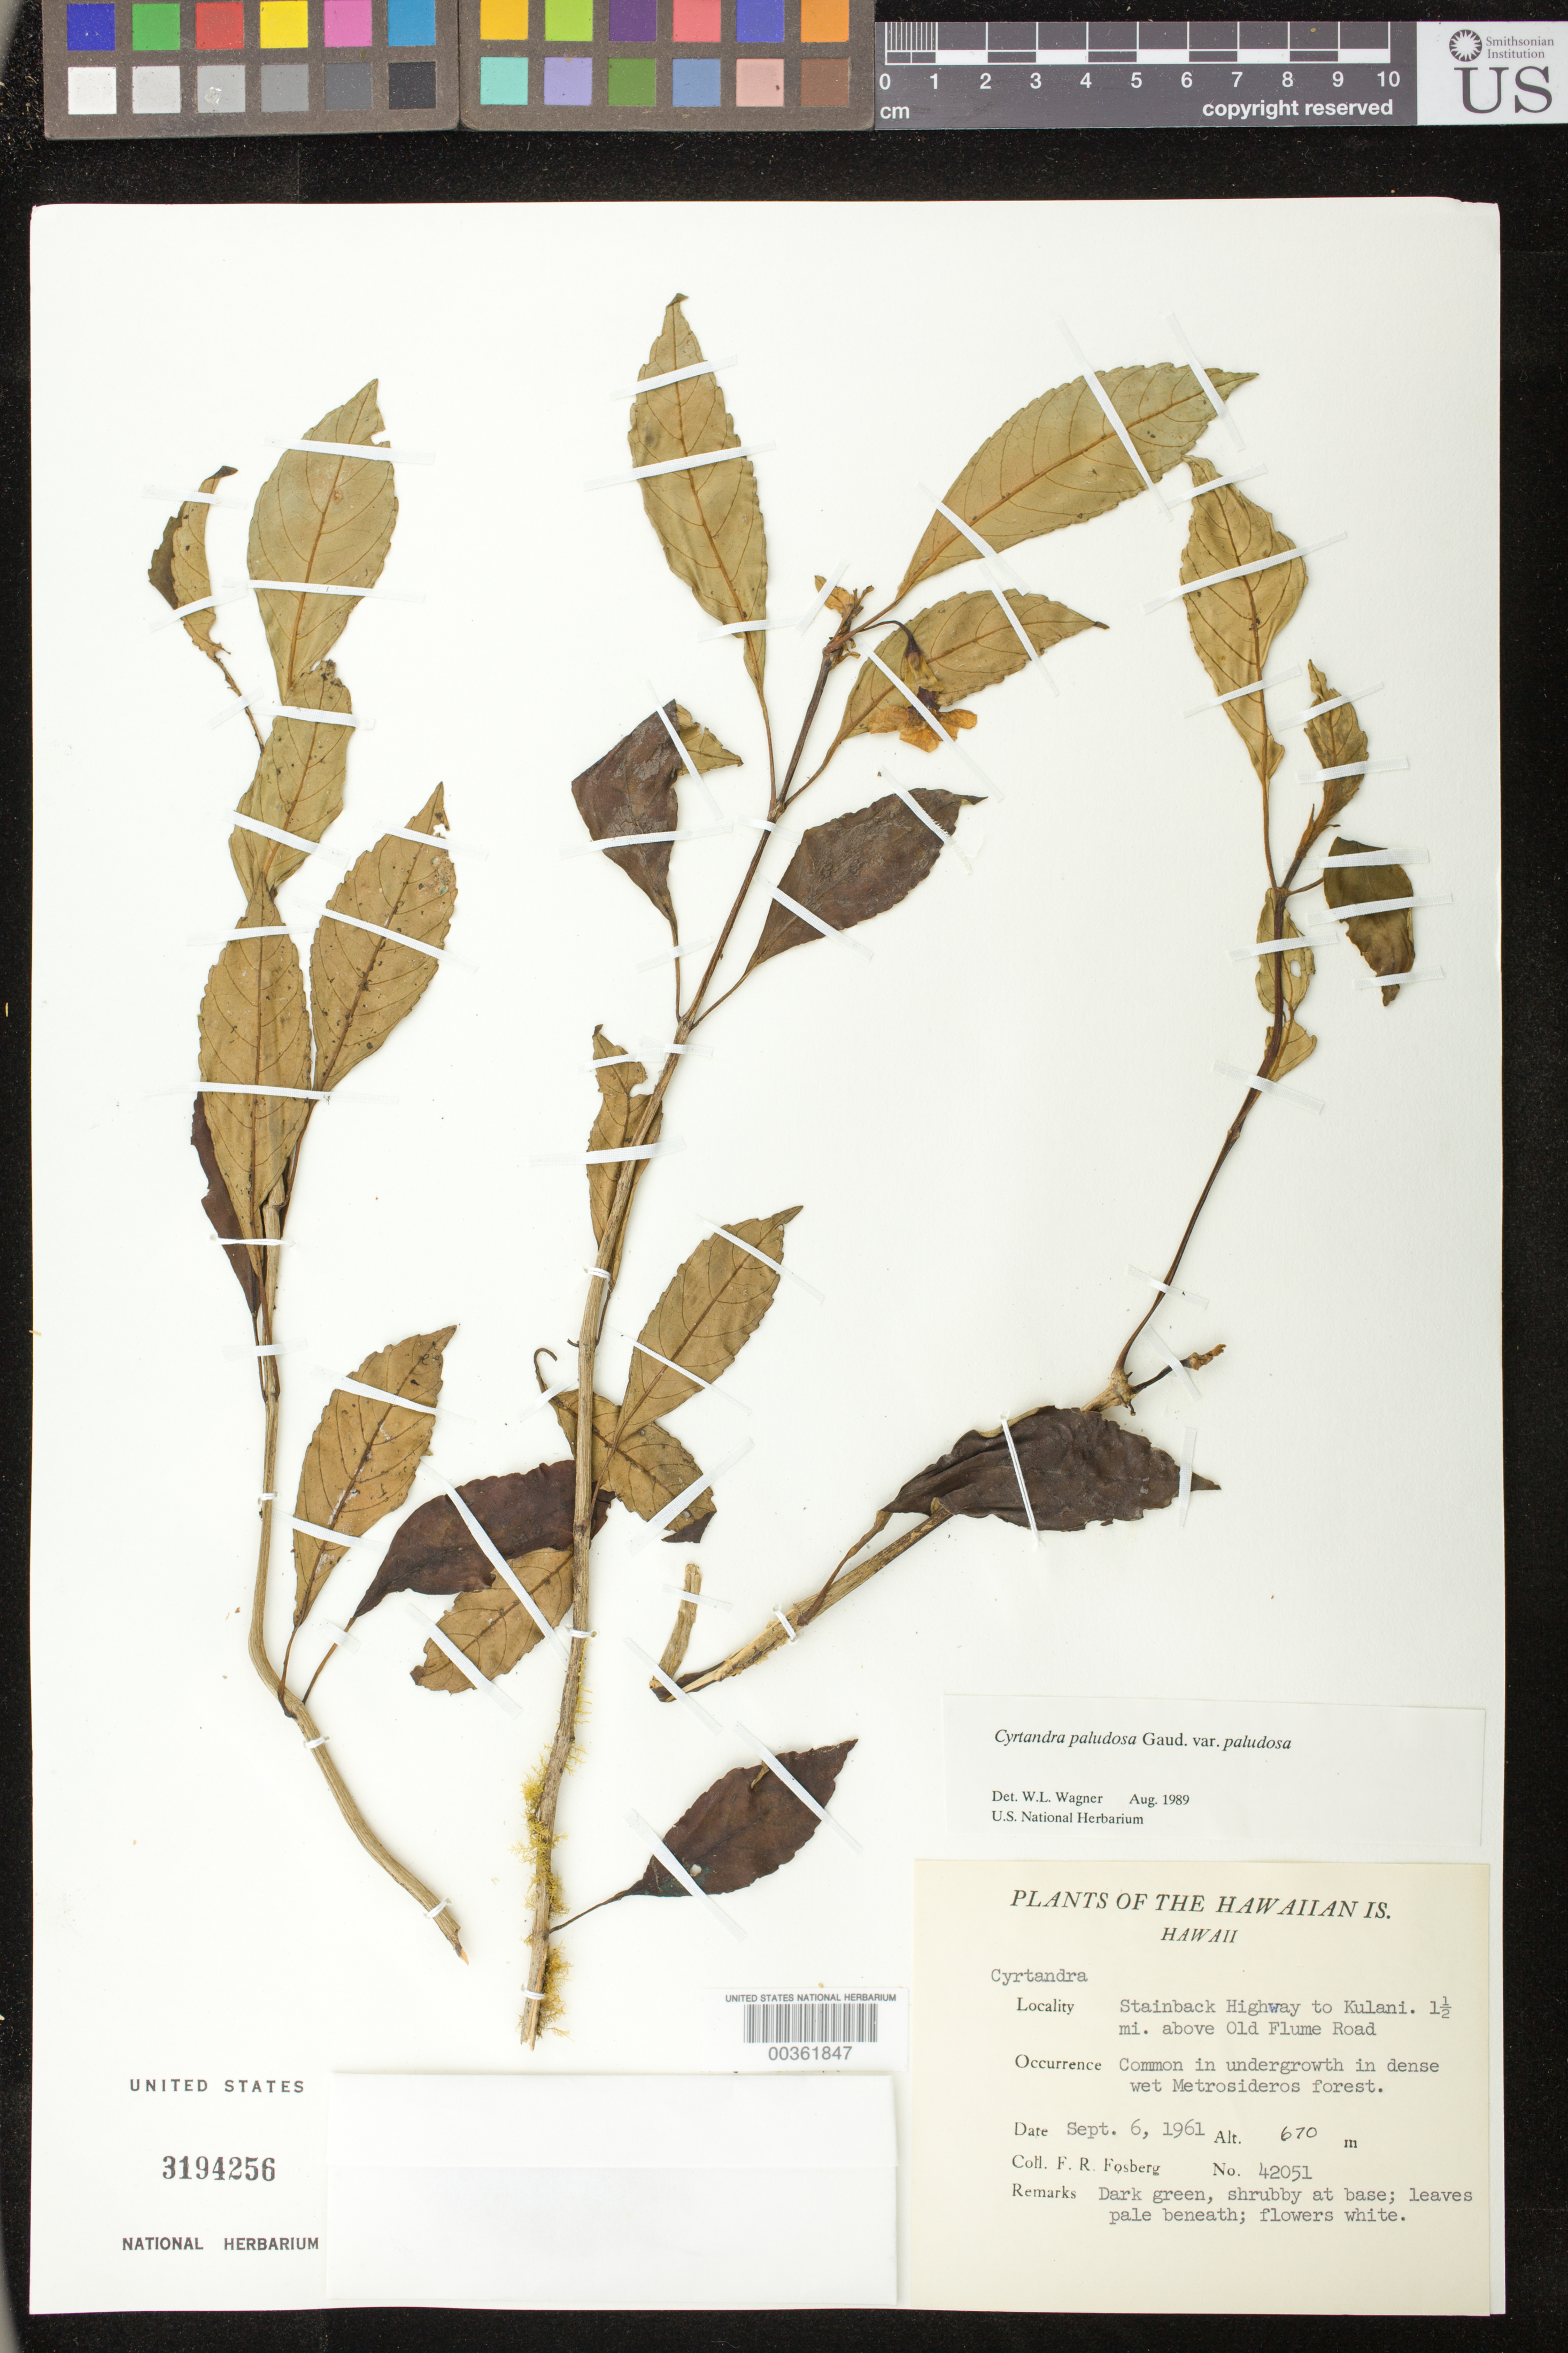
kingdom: Plantae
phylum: Tracheophyta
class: Magnoliopsida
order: Lamiales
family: Gesneriaceae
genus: Cyrtandra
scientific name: Cyrtandra paludosa var. paludosa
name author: Gaudich.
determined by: Wagner, W. L., (BOT), Smithsonian Institution - National Museum of Natural History (UNITED STATES)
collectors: F. R. Fosberg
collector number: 42051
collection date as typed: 06 Sep 1961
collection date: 1961-09-06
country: United States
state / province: Hawaii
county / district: Hawaii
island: Hawaii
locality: Hawaii co., Stainback highway to Kulani, 1 1/2 mi. above old flume road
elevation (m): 670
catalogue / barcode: US 3194256